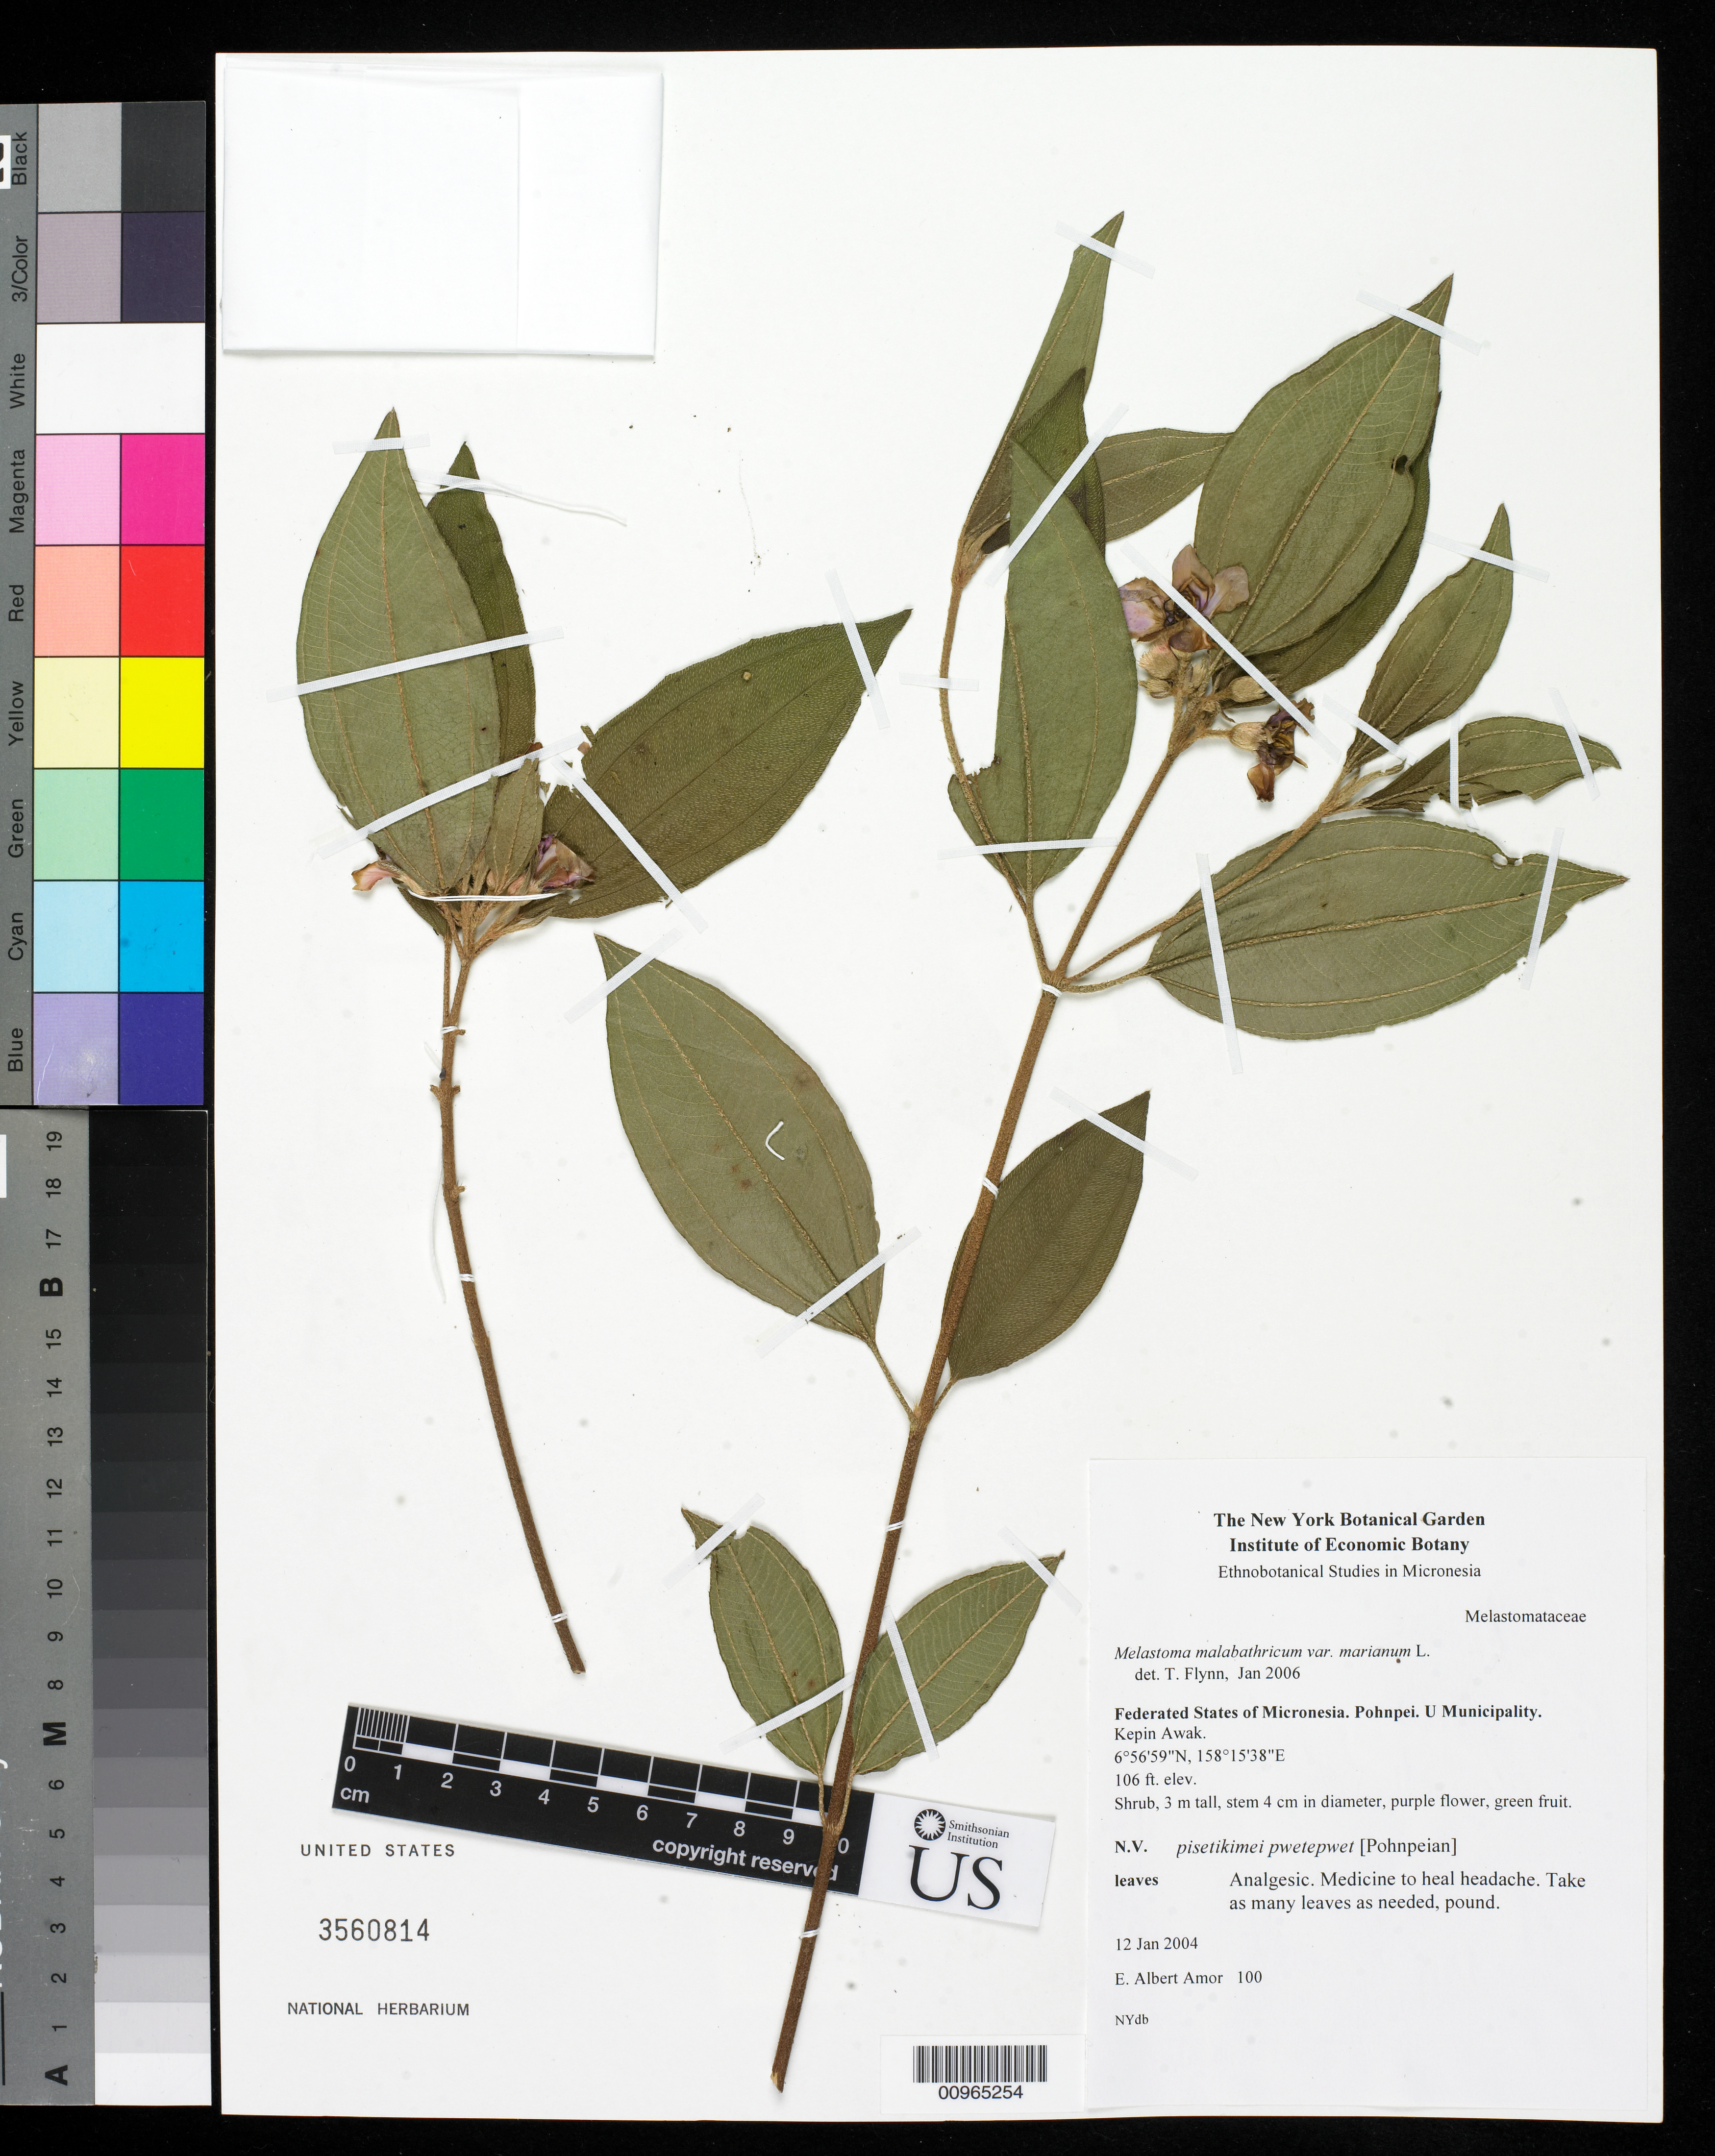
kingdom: Plantae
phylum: Tracheophyta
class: Magnoliopsida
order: Myrtales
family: Melastomataceae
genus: Melastoma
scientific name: Melastoma malabathricum var. marianum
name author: (Naudin) Fosberg & Sachet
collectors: E. A. Amor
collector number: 100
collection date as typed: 12 Jan 2004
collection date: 2004-01-12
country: Micronesia, Federated States of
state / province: Pohnpei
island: Pohnpei [Ponape]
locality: Kepin Awak, U Muncipality, Pohnpei, Micronesia.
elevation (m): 32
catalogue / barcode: US 3560814